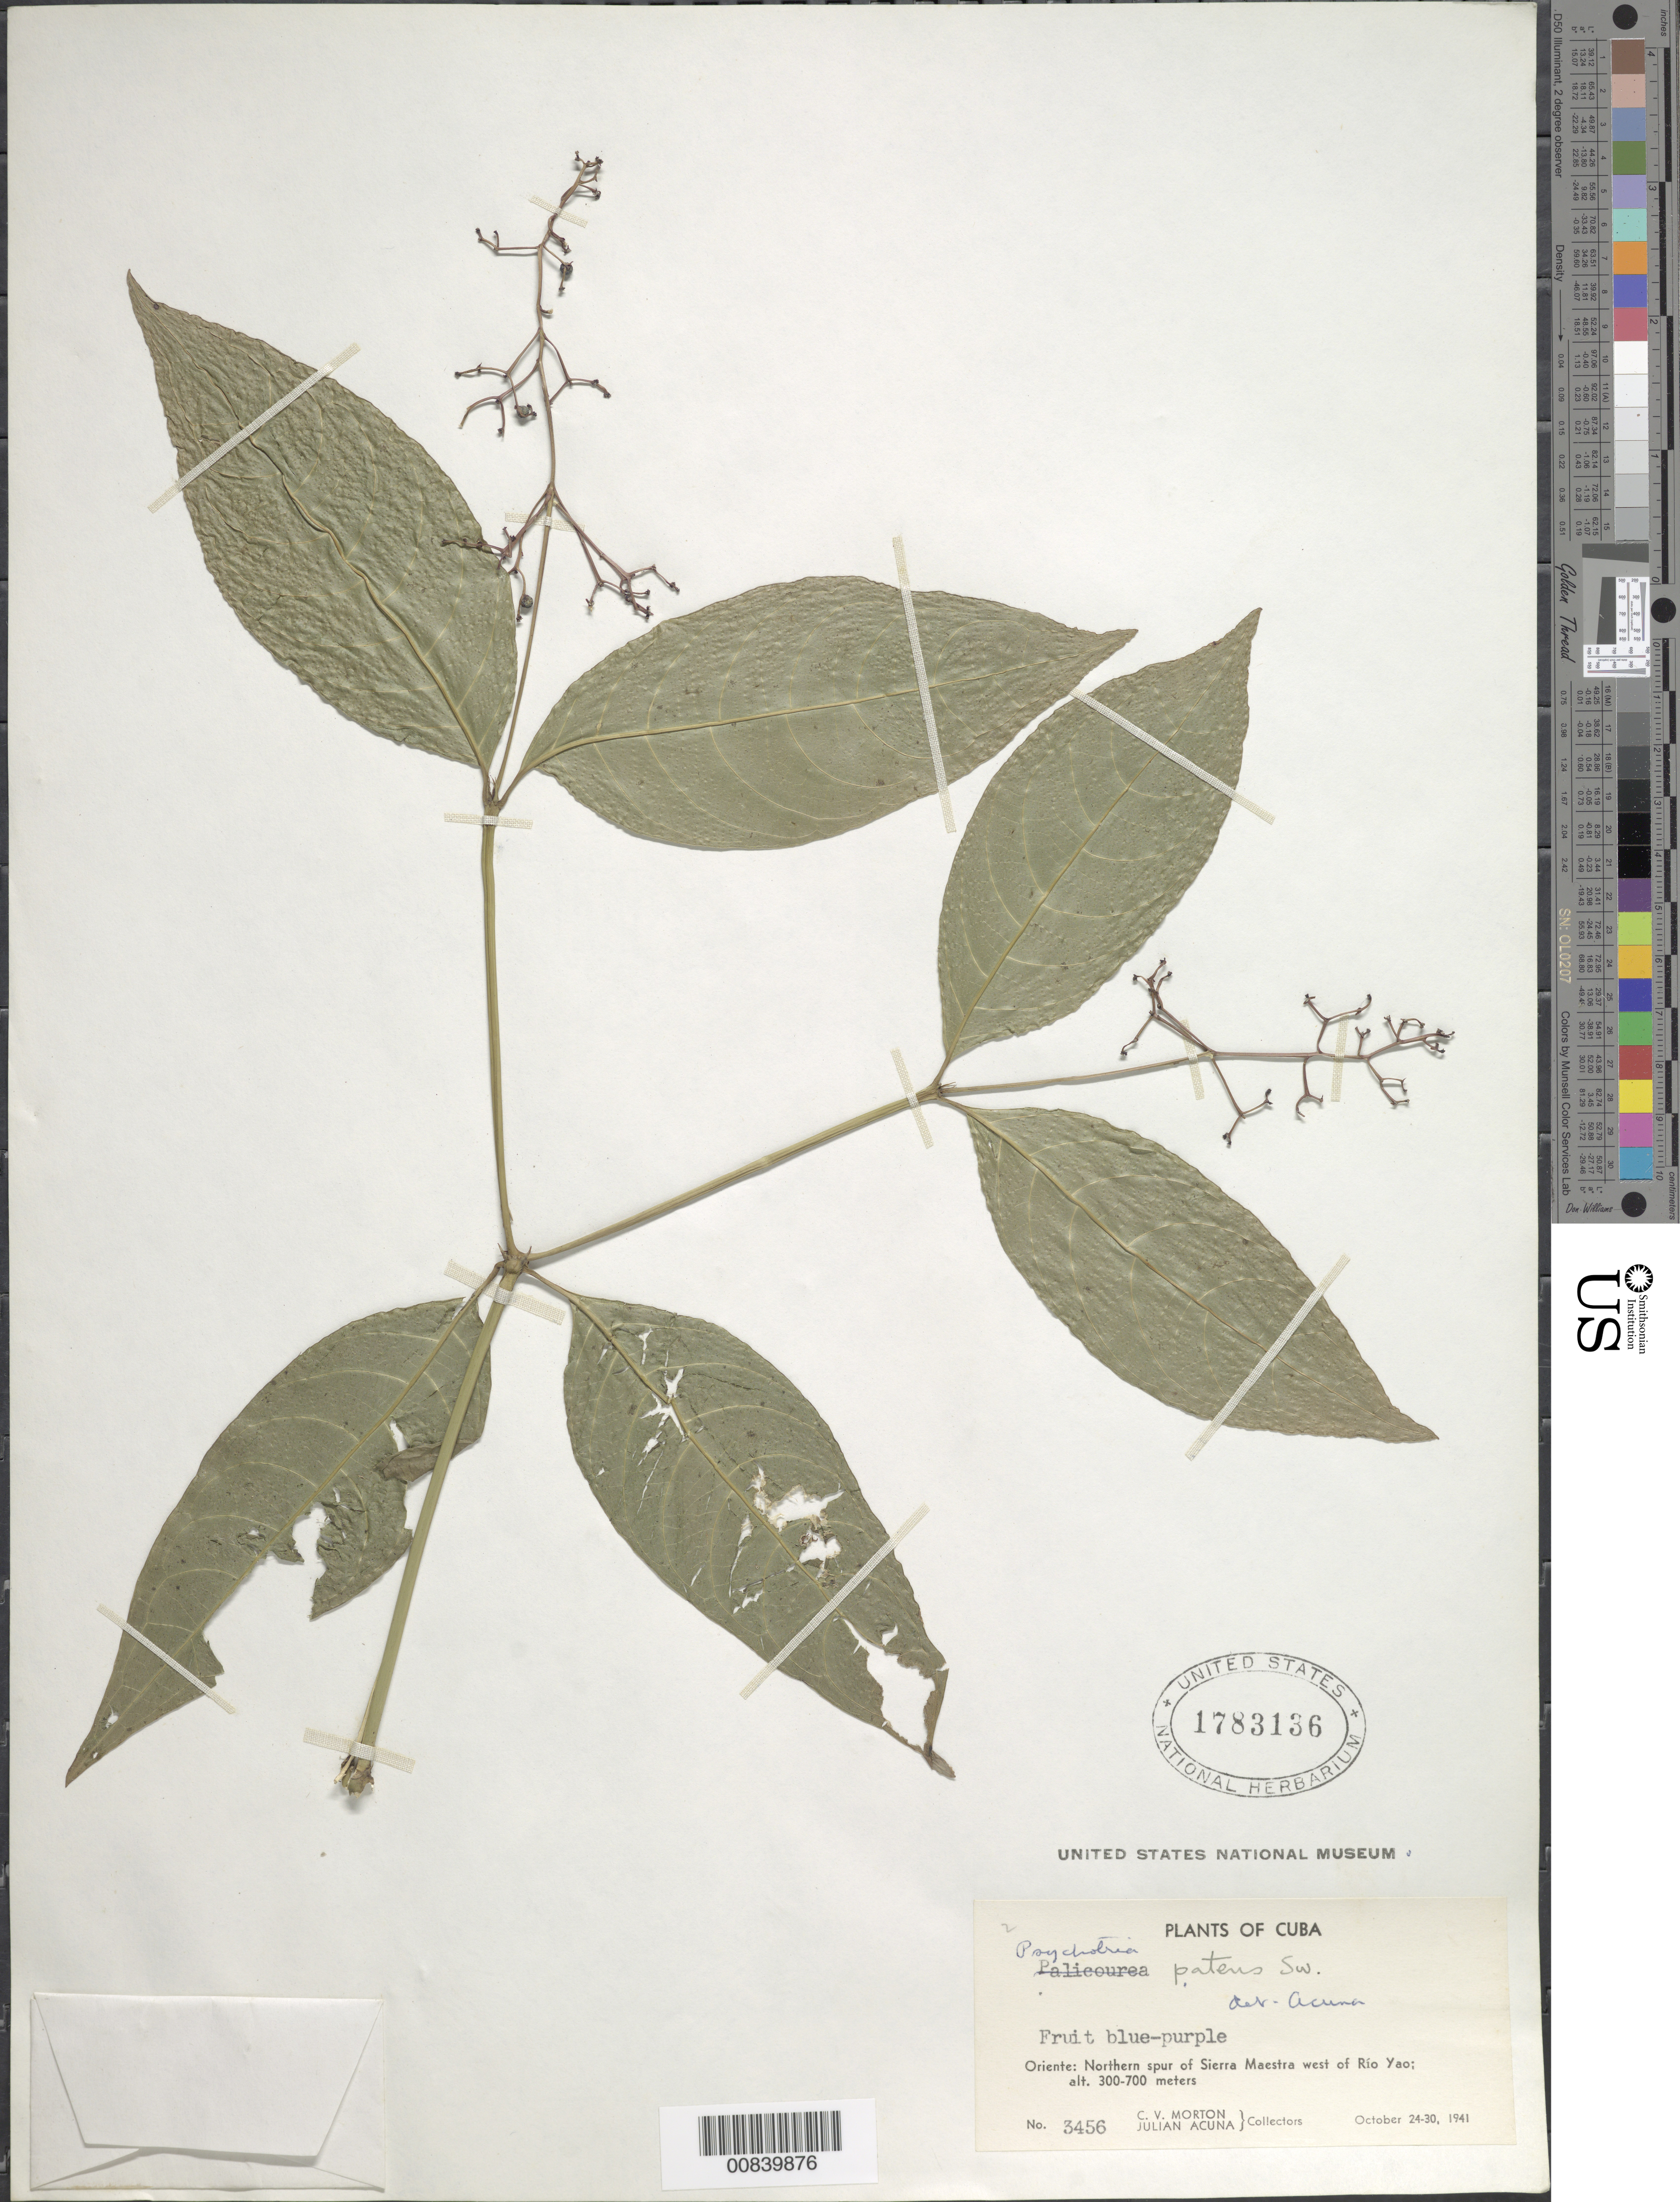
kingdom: Plantae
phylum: Tracheophyta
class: Magnoliopsida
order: Gentianales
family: Rubiaceae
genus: Psychotria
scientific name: Psychotria patens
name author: Sw.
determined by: Acuña, J. B.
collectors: C. V. Morton & J. Acuña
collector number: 3456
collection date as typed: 24 Oct 1941 to 30 Oct 1941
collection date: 1941-10-24/1941-10-30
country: Cuba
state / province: Oriente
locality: Northern spur of Sierra maestra west of Rio Yao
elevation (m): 300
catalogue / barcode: US 1783136